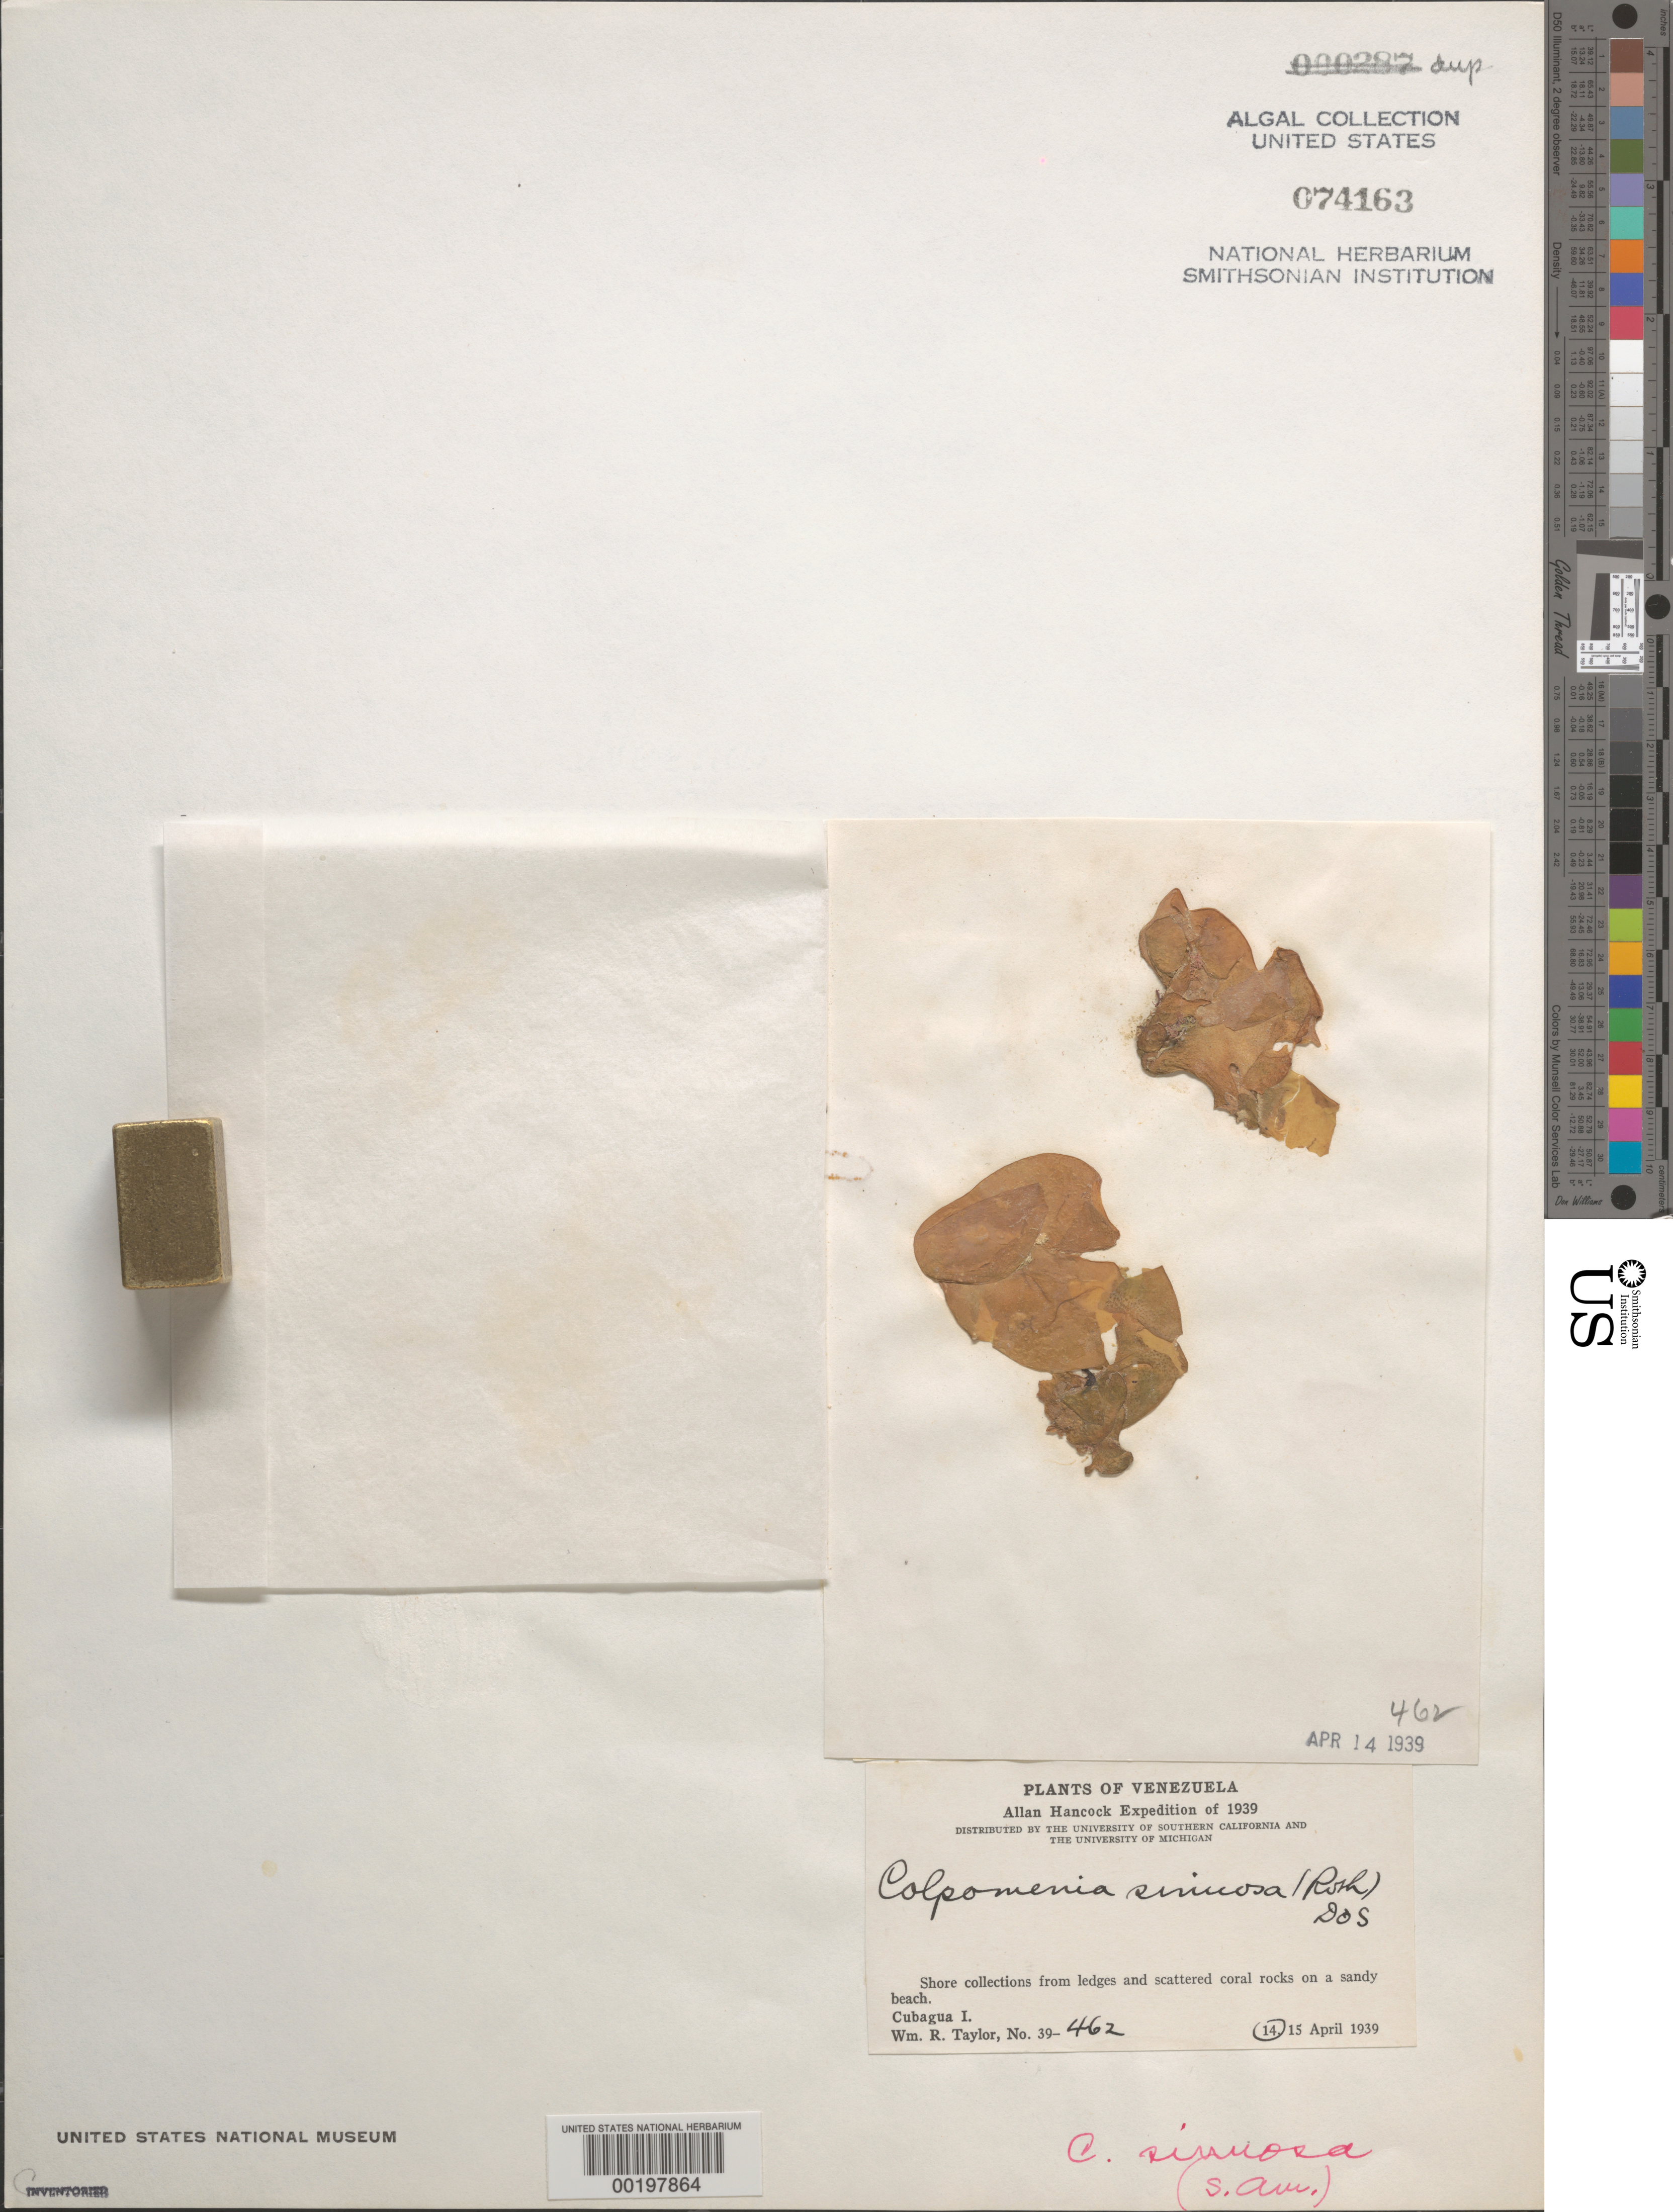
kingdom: Chromista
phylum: Ochrophyta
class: Phaeophyceae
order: Scytosiphonales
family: Scytosiphonaceae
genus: Colpomenia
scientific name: Colpomenia sinuosa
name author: (K. Mert. ex Roth) Derbes & Solier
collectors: W. R. Taylor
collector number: WRT 39-462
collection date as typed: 14 Apr 1939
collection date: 1939-04-14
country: Venezuela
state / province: Nueva Esparta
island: Cubagua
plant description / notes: Allan Hancock Expedition of 1939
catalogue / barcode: US 74163